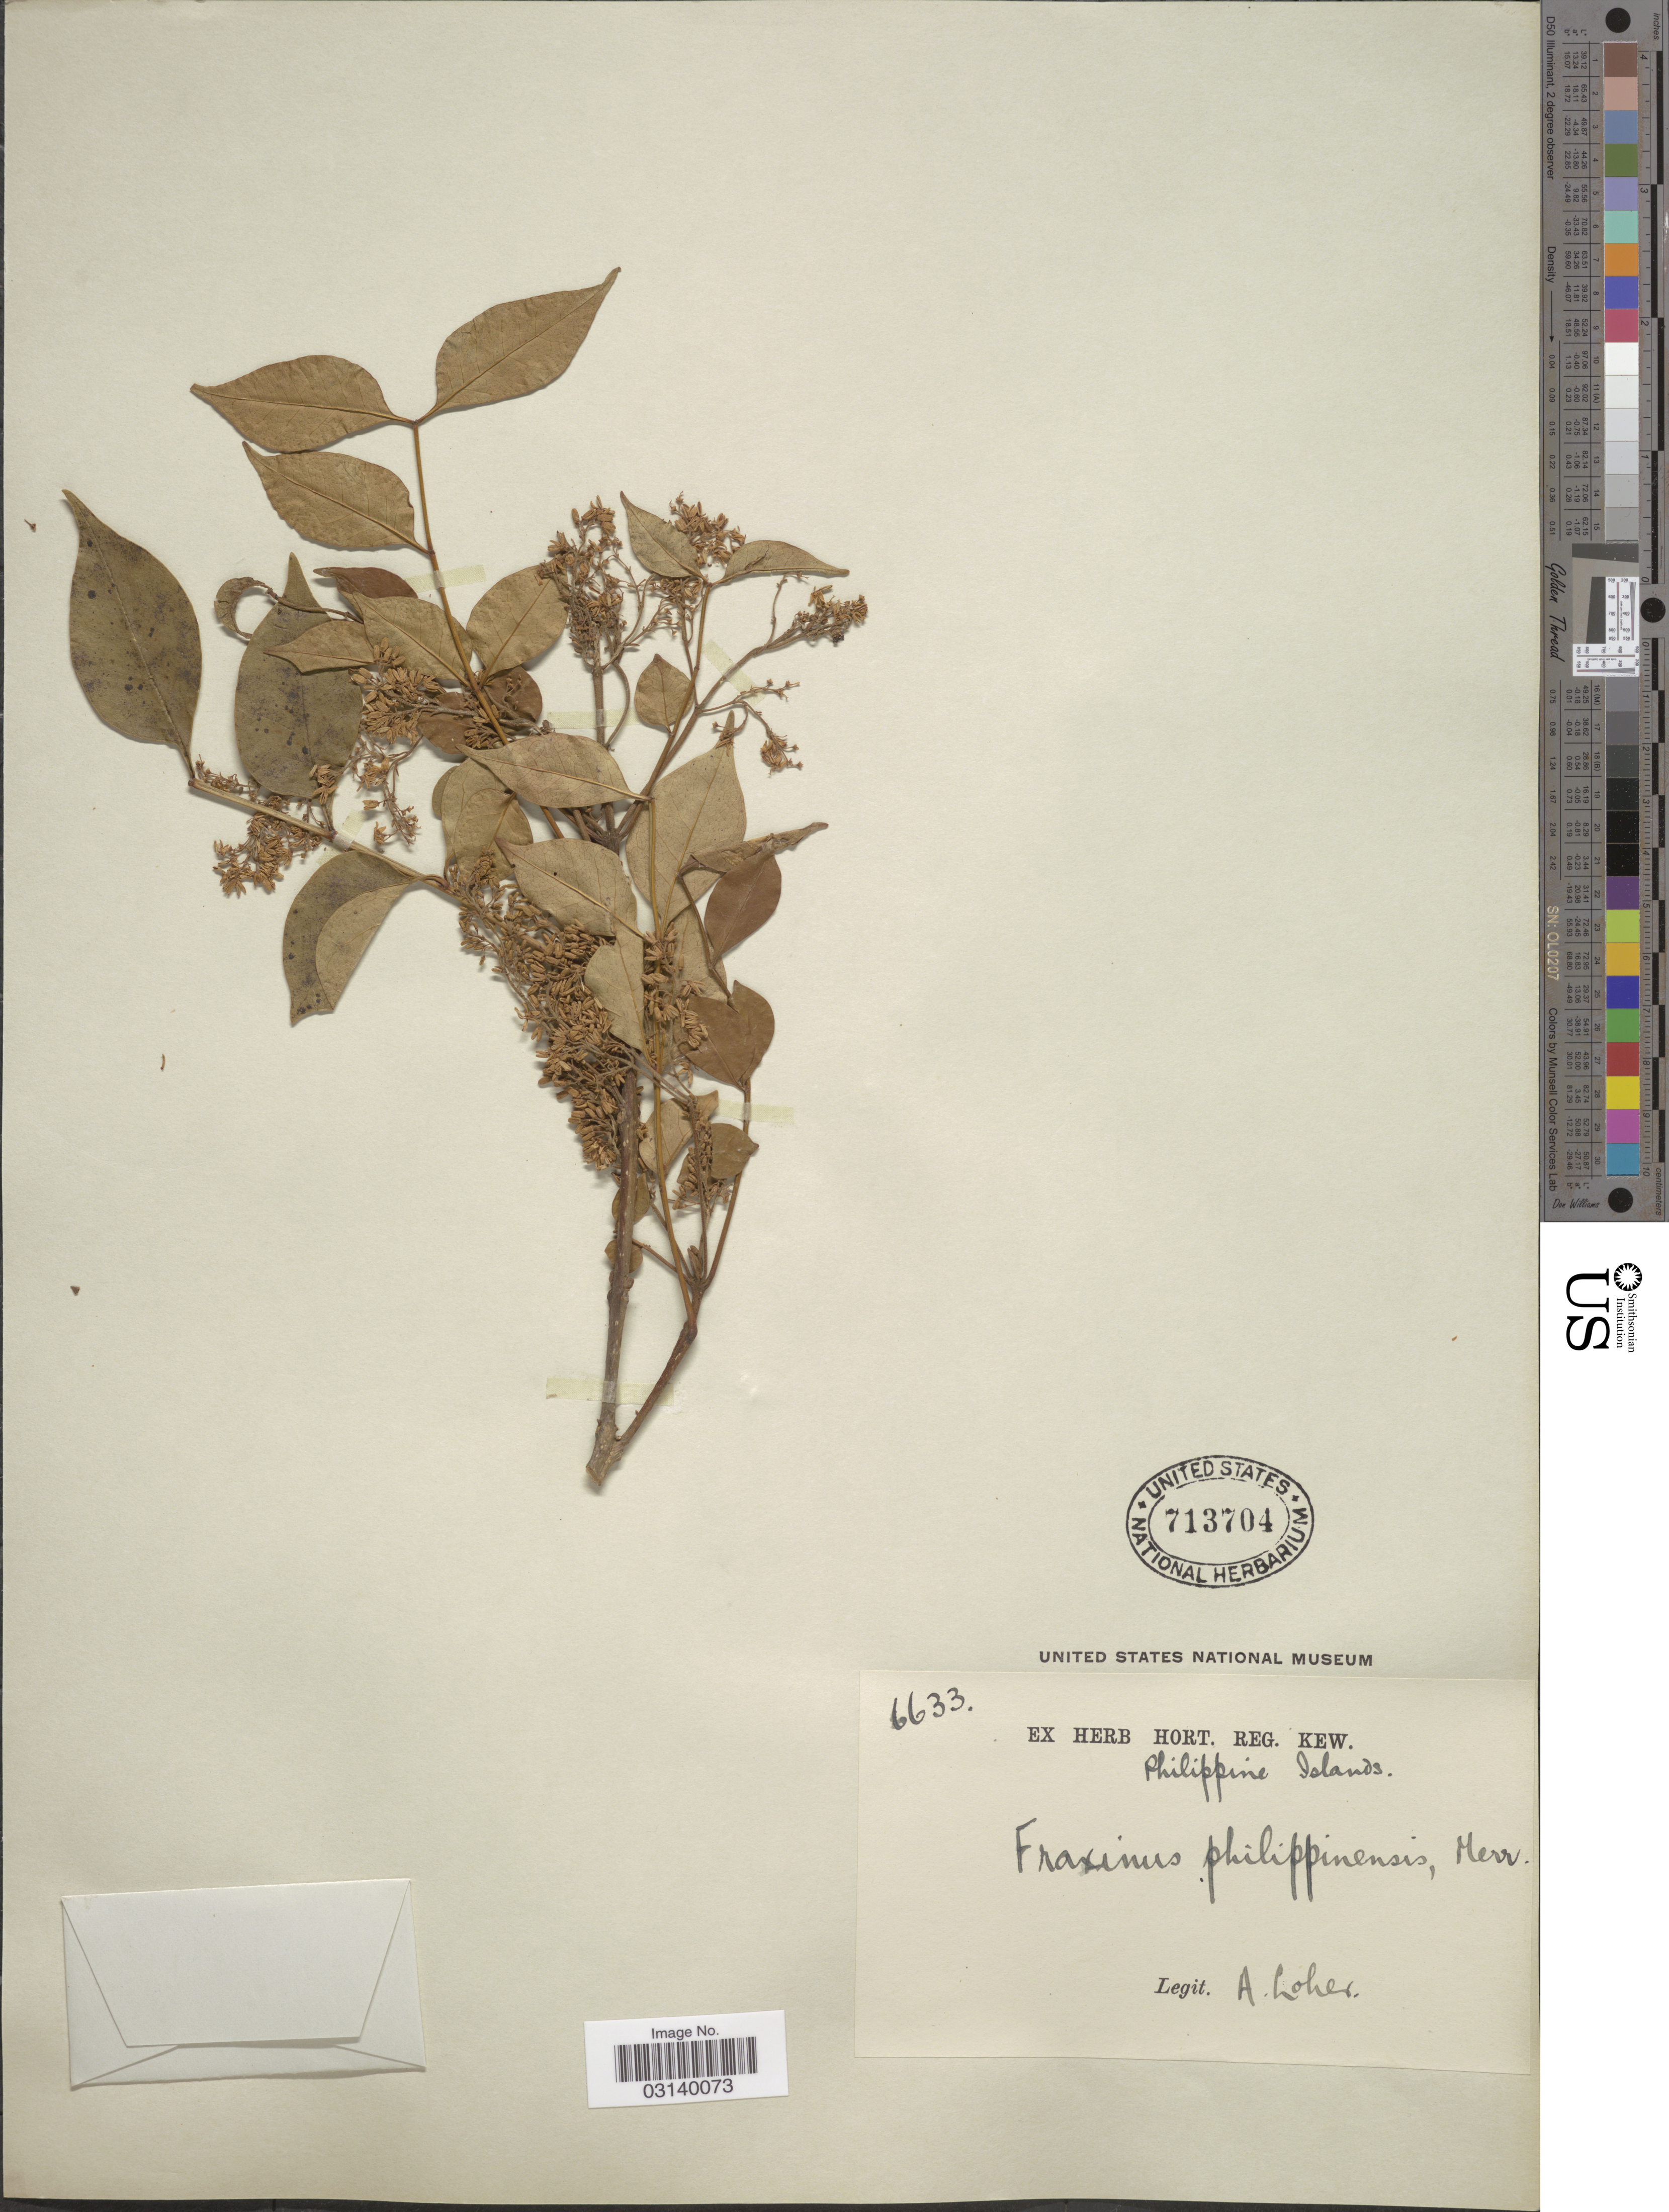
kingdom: Plantae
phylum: Tracheophyta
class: Magnoliopsida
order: Lamiales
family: Oleaceae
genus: Fraxinus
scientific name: Fraxinus griffithii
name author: C.B. Clarke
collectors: A. Loher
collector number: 6633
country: Philippines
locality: Philippine Islands.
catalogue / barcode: US 713704